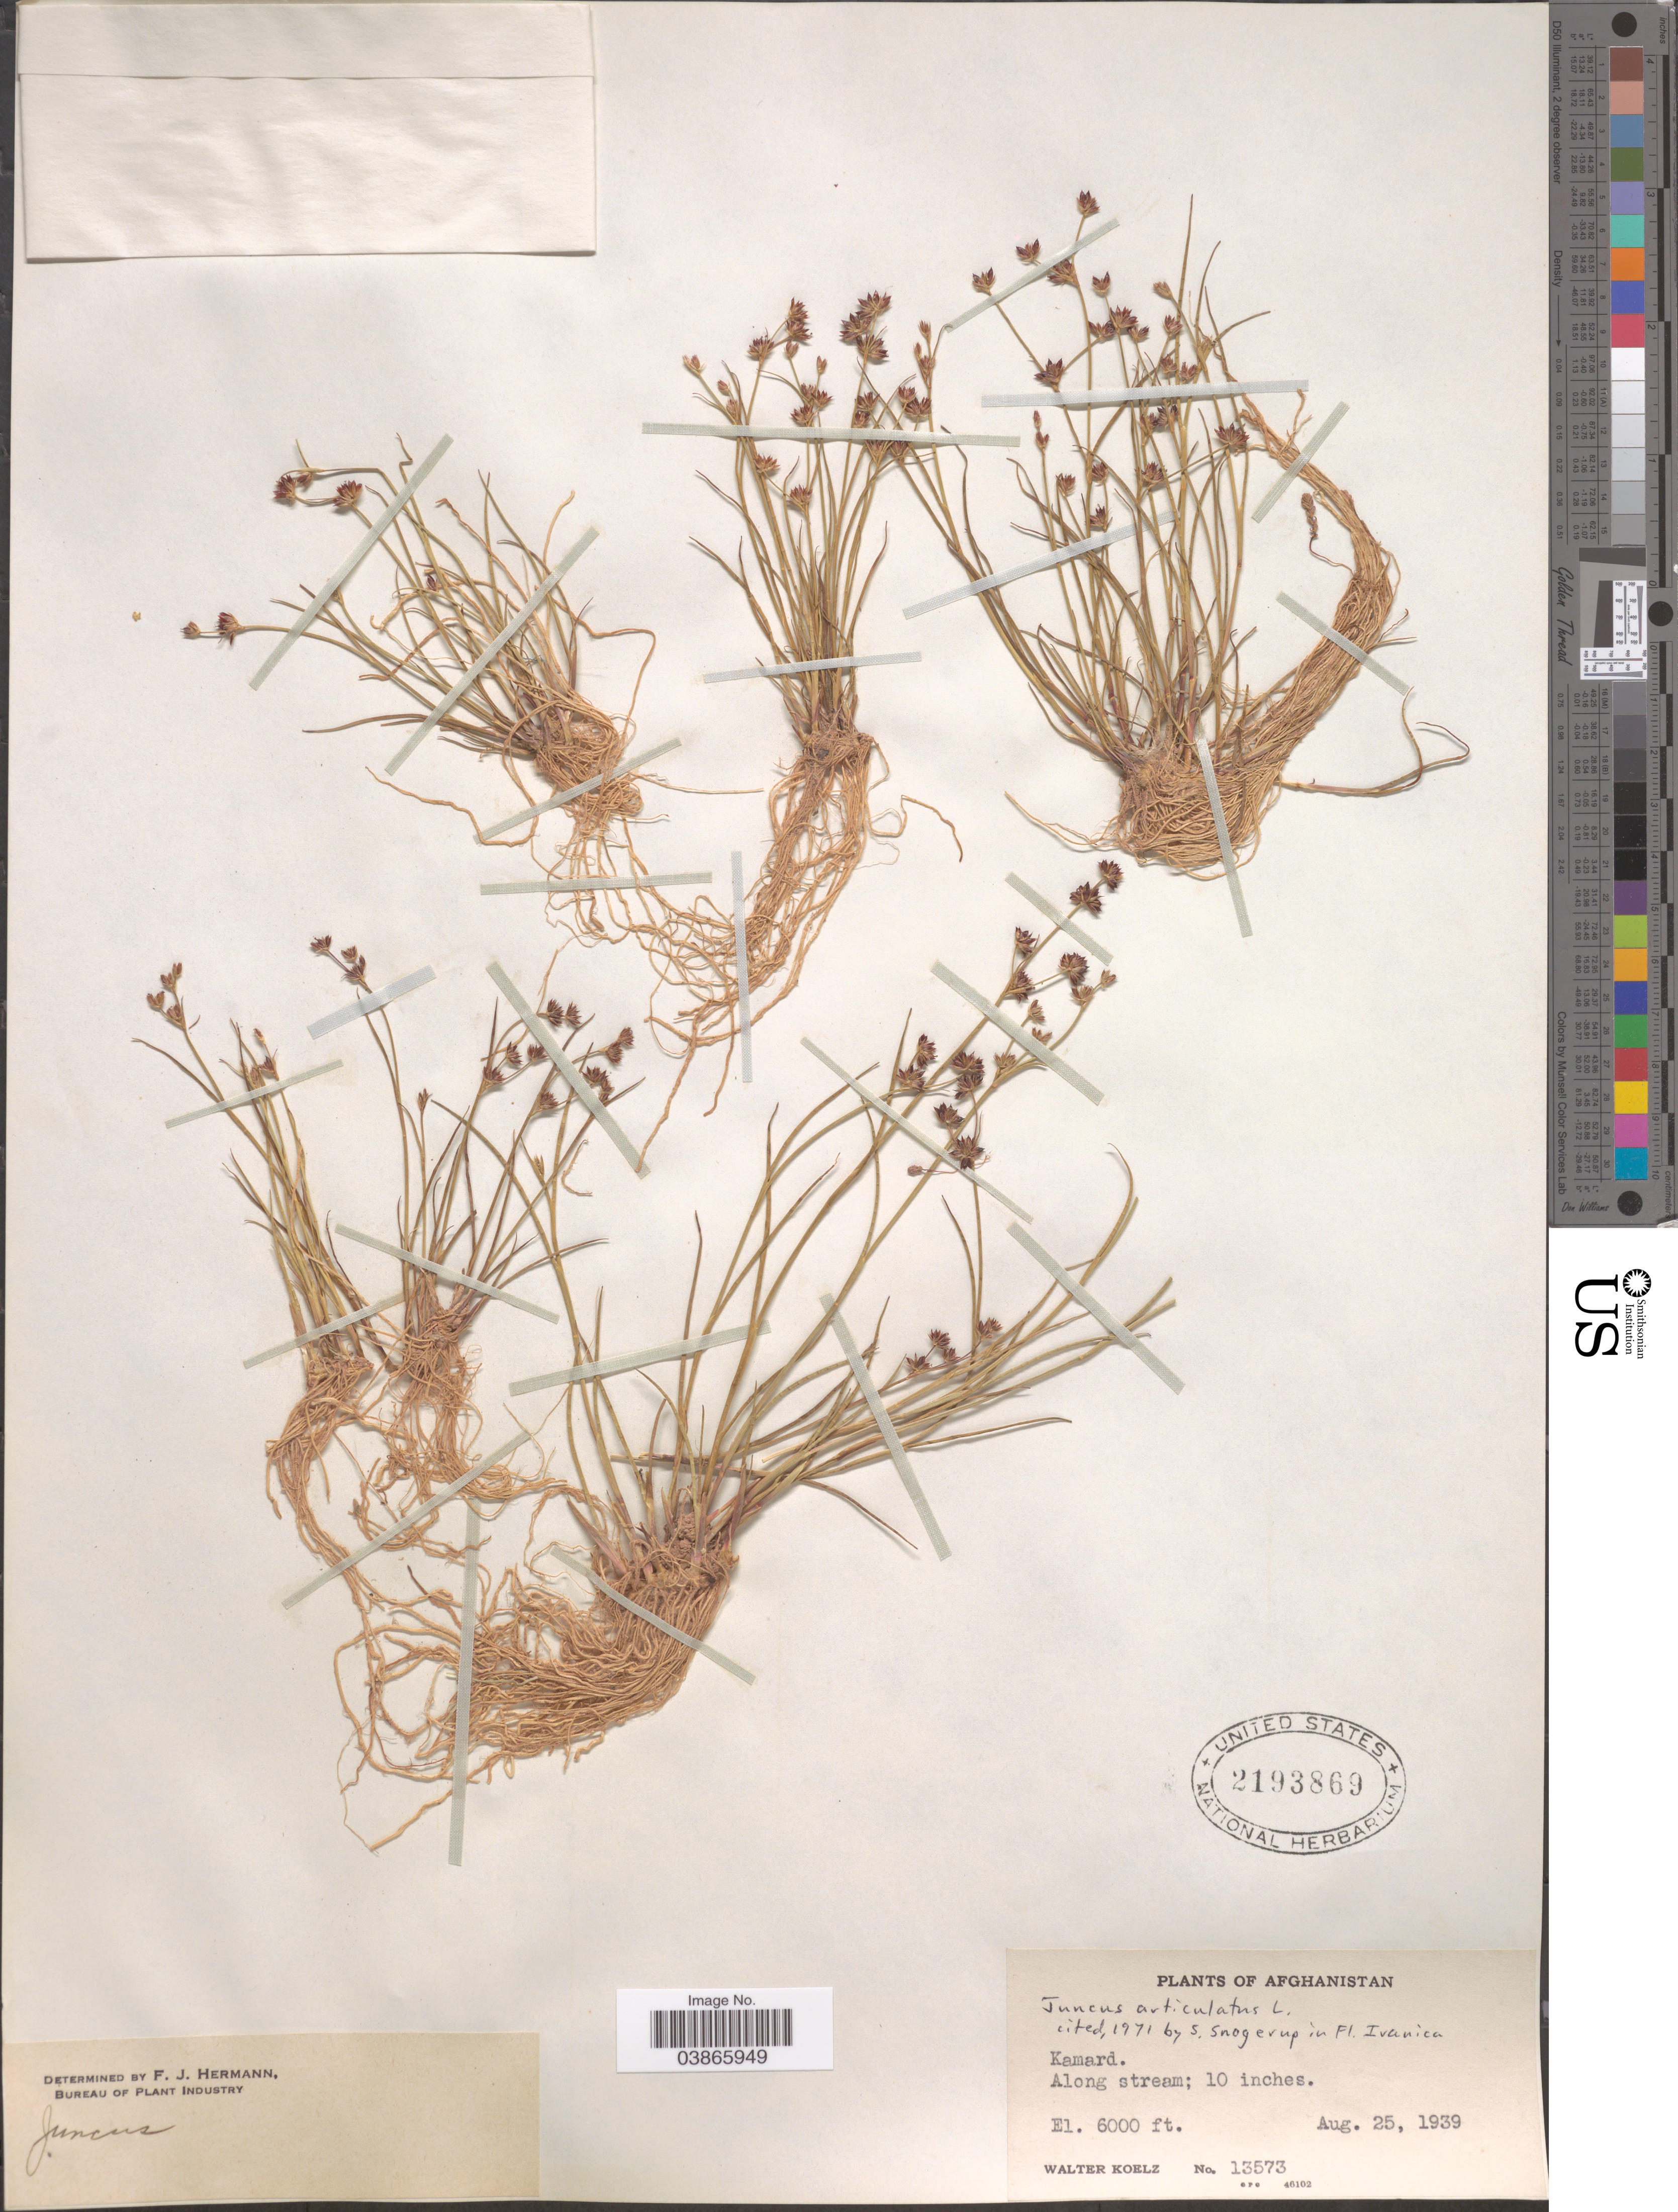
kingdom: Plantae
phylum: Tracheophyta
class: Liliopsida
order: Poales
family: Juncaceae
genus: Juncus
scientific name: Juncus articulatus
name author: L.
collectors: W. N. Koelz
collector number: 13573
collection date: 1939-08-25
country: Afghanistan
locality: Kamard. Along stream.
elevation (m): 1829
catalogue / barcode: US 2193869